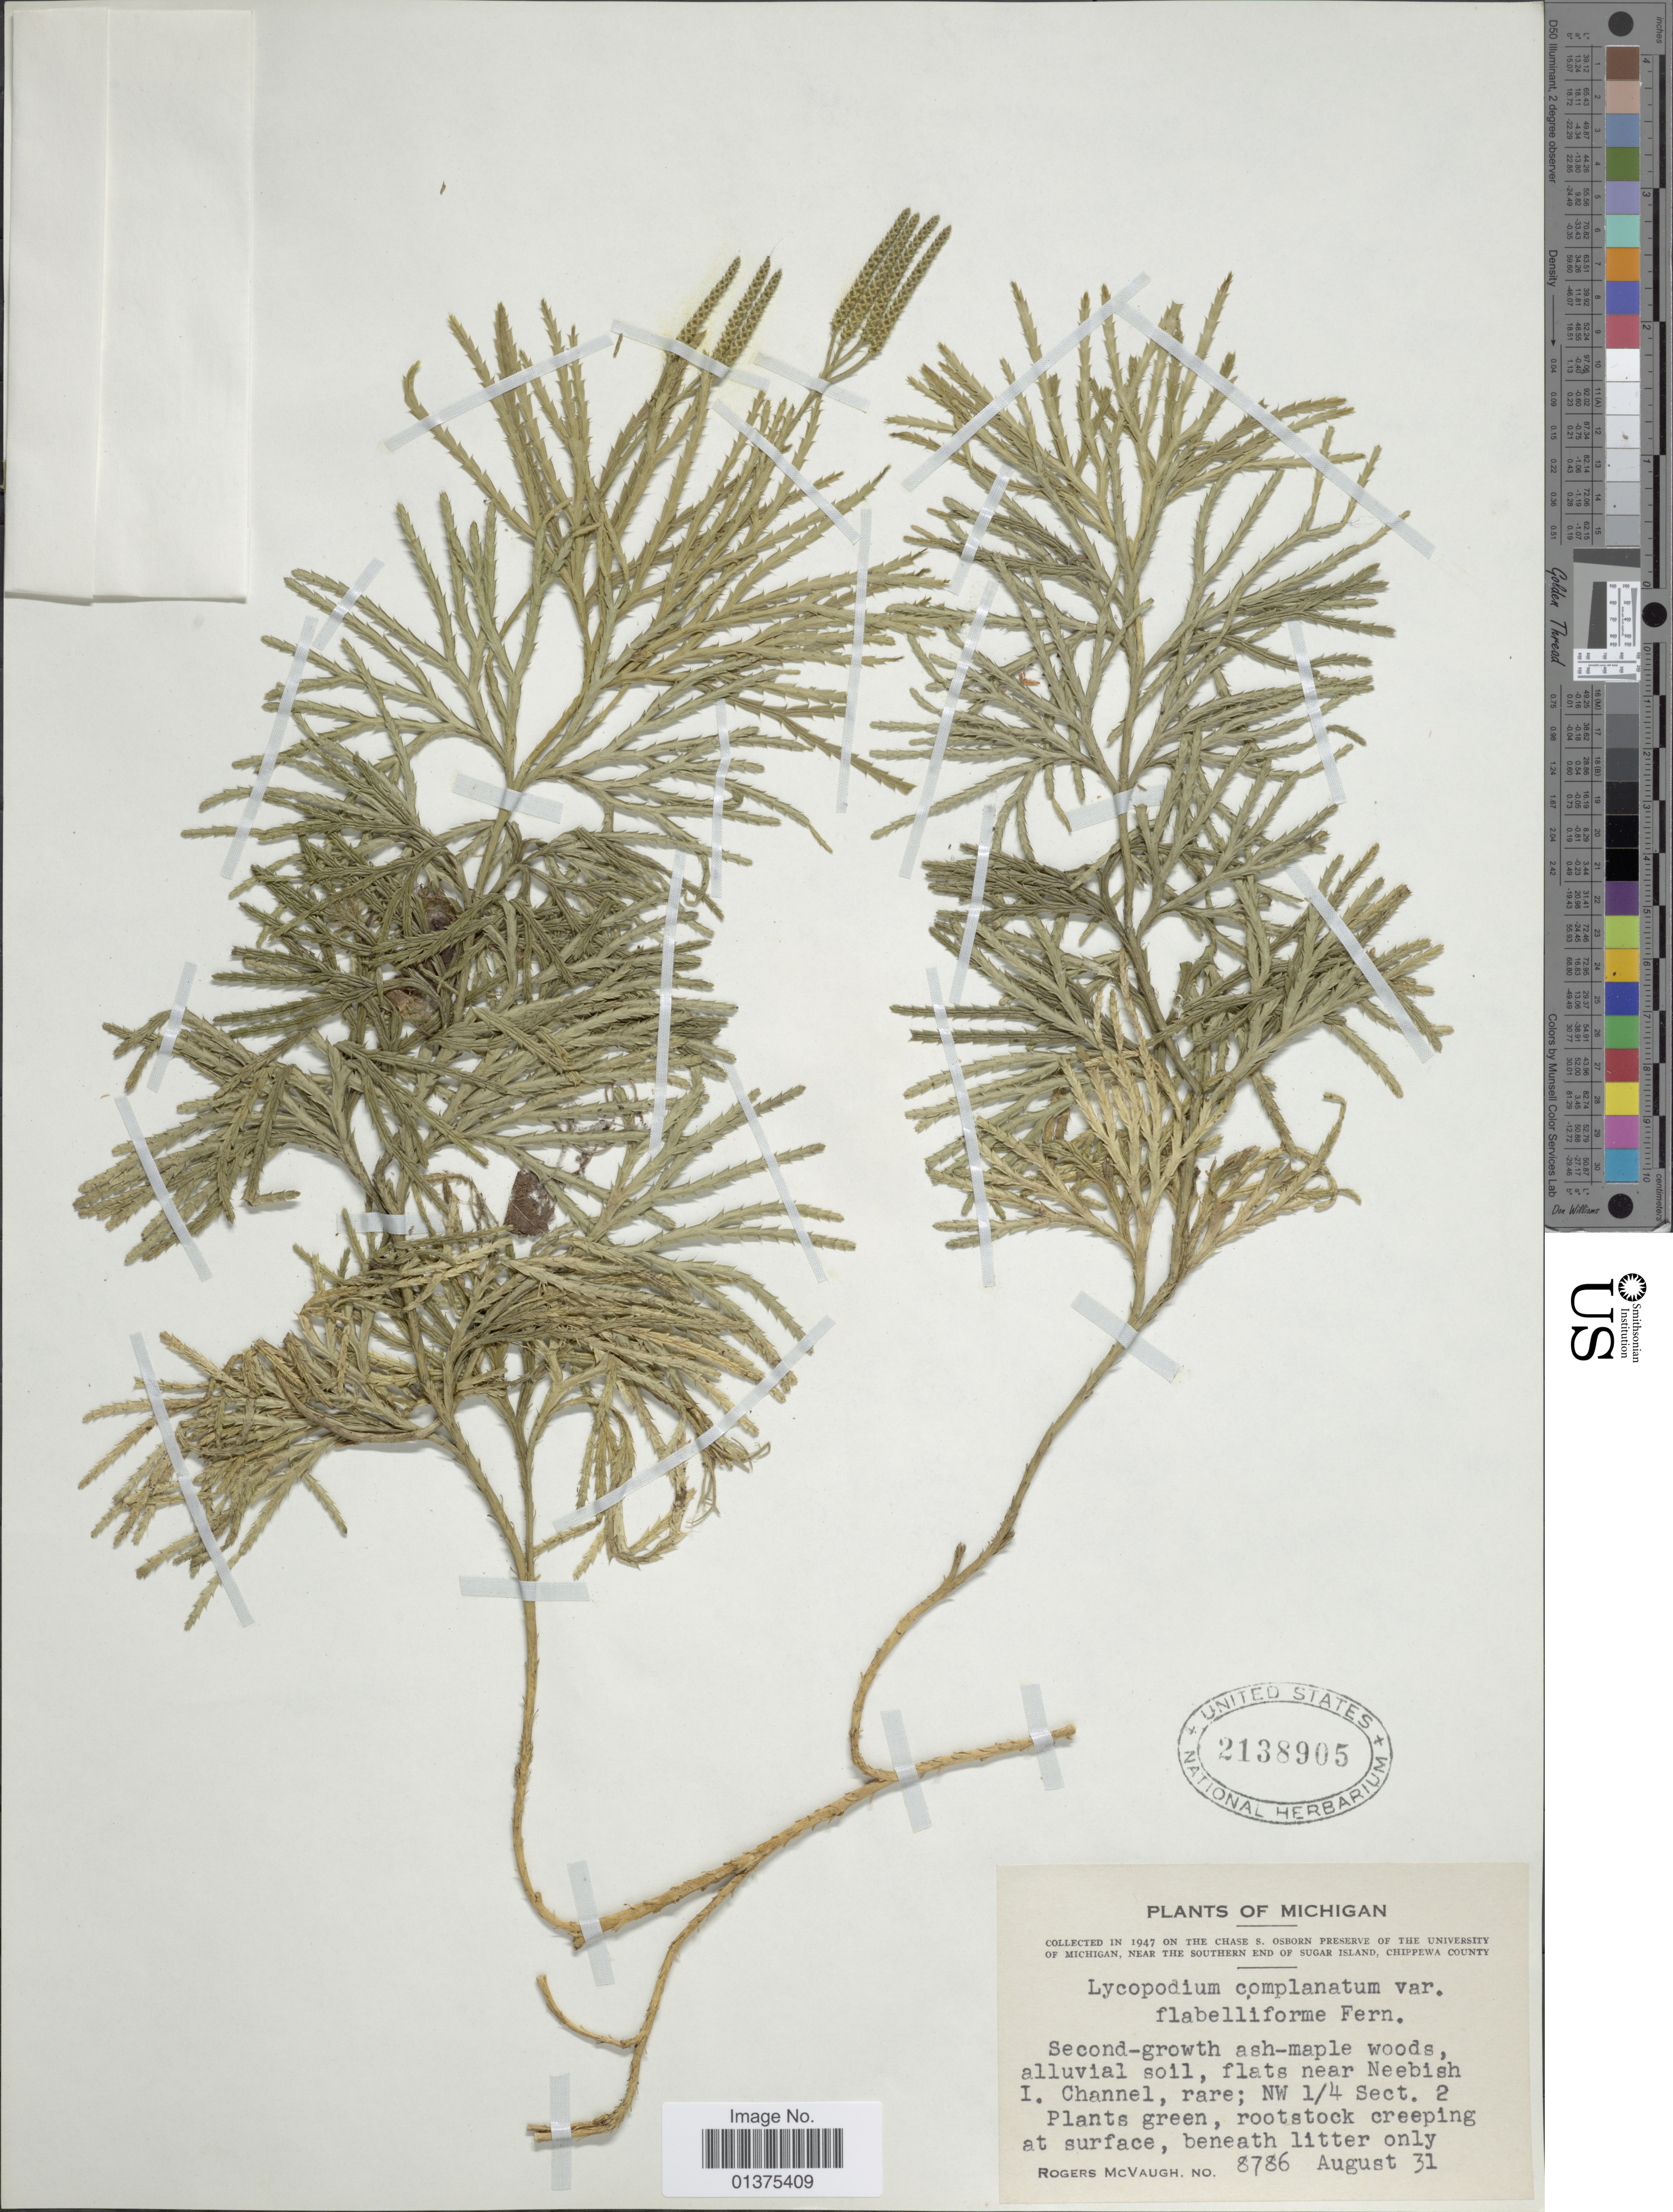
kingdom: Plantae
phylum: Tracheophyta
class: Lycopodiopsida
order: Lycopodiales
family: Lycopodiaceae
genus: Diphasiastrum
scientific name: Diphasiastrum digitatum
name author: (Dill. ex A. Braun) Holub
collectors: R. McVaugh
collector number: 8786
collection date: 1947-08-31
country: United States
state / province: Michigan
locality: On the Chase S. Osborn Preserve of the University of Michigan, near the southern end of sugar island, Flats near Neebish I. channel, rare: NW 1/4 sect.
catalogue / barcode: US 2318905